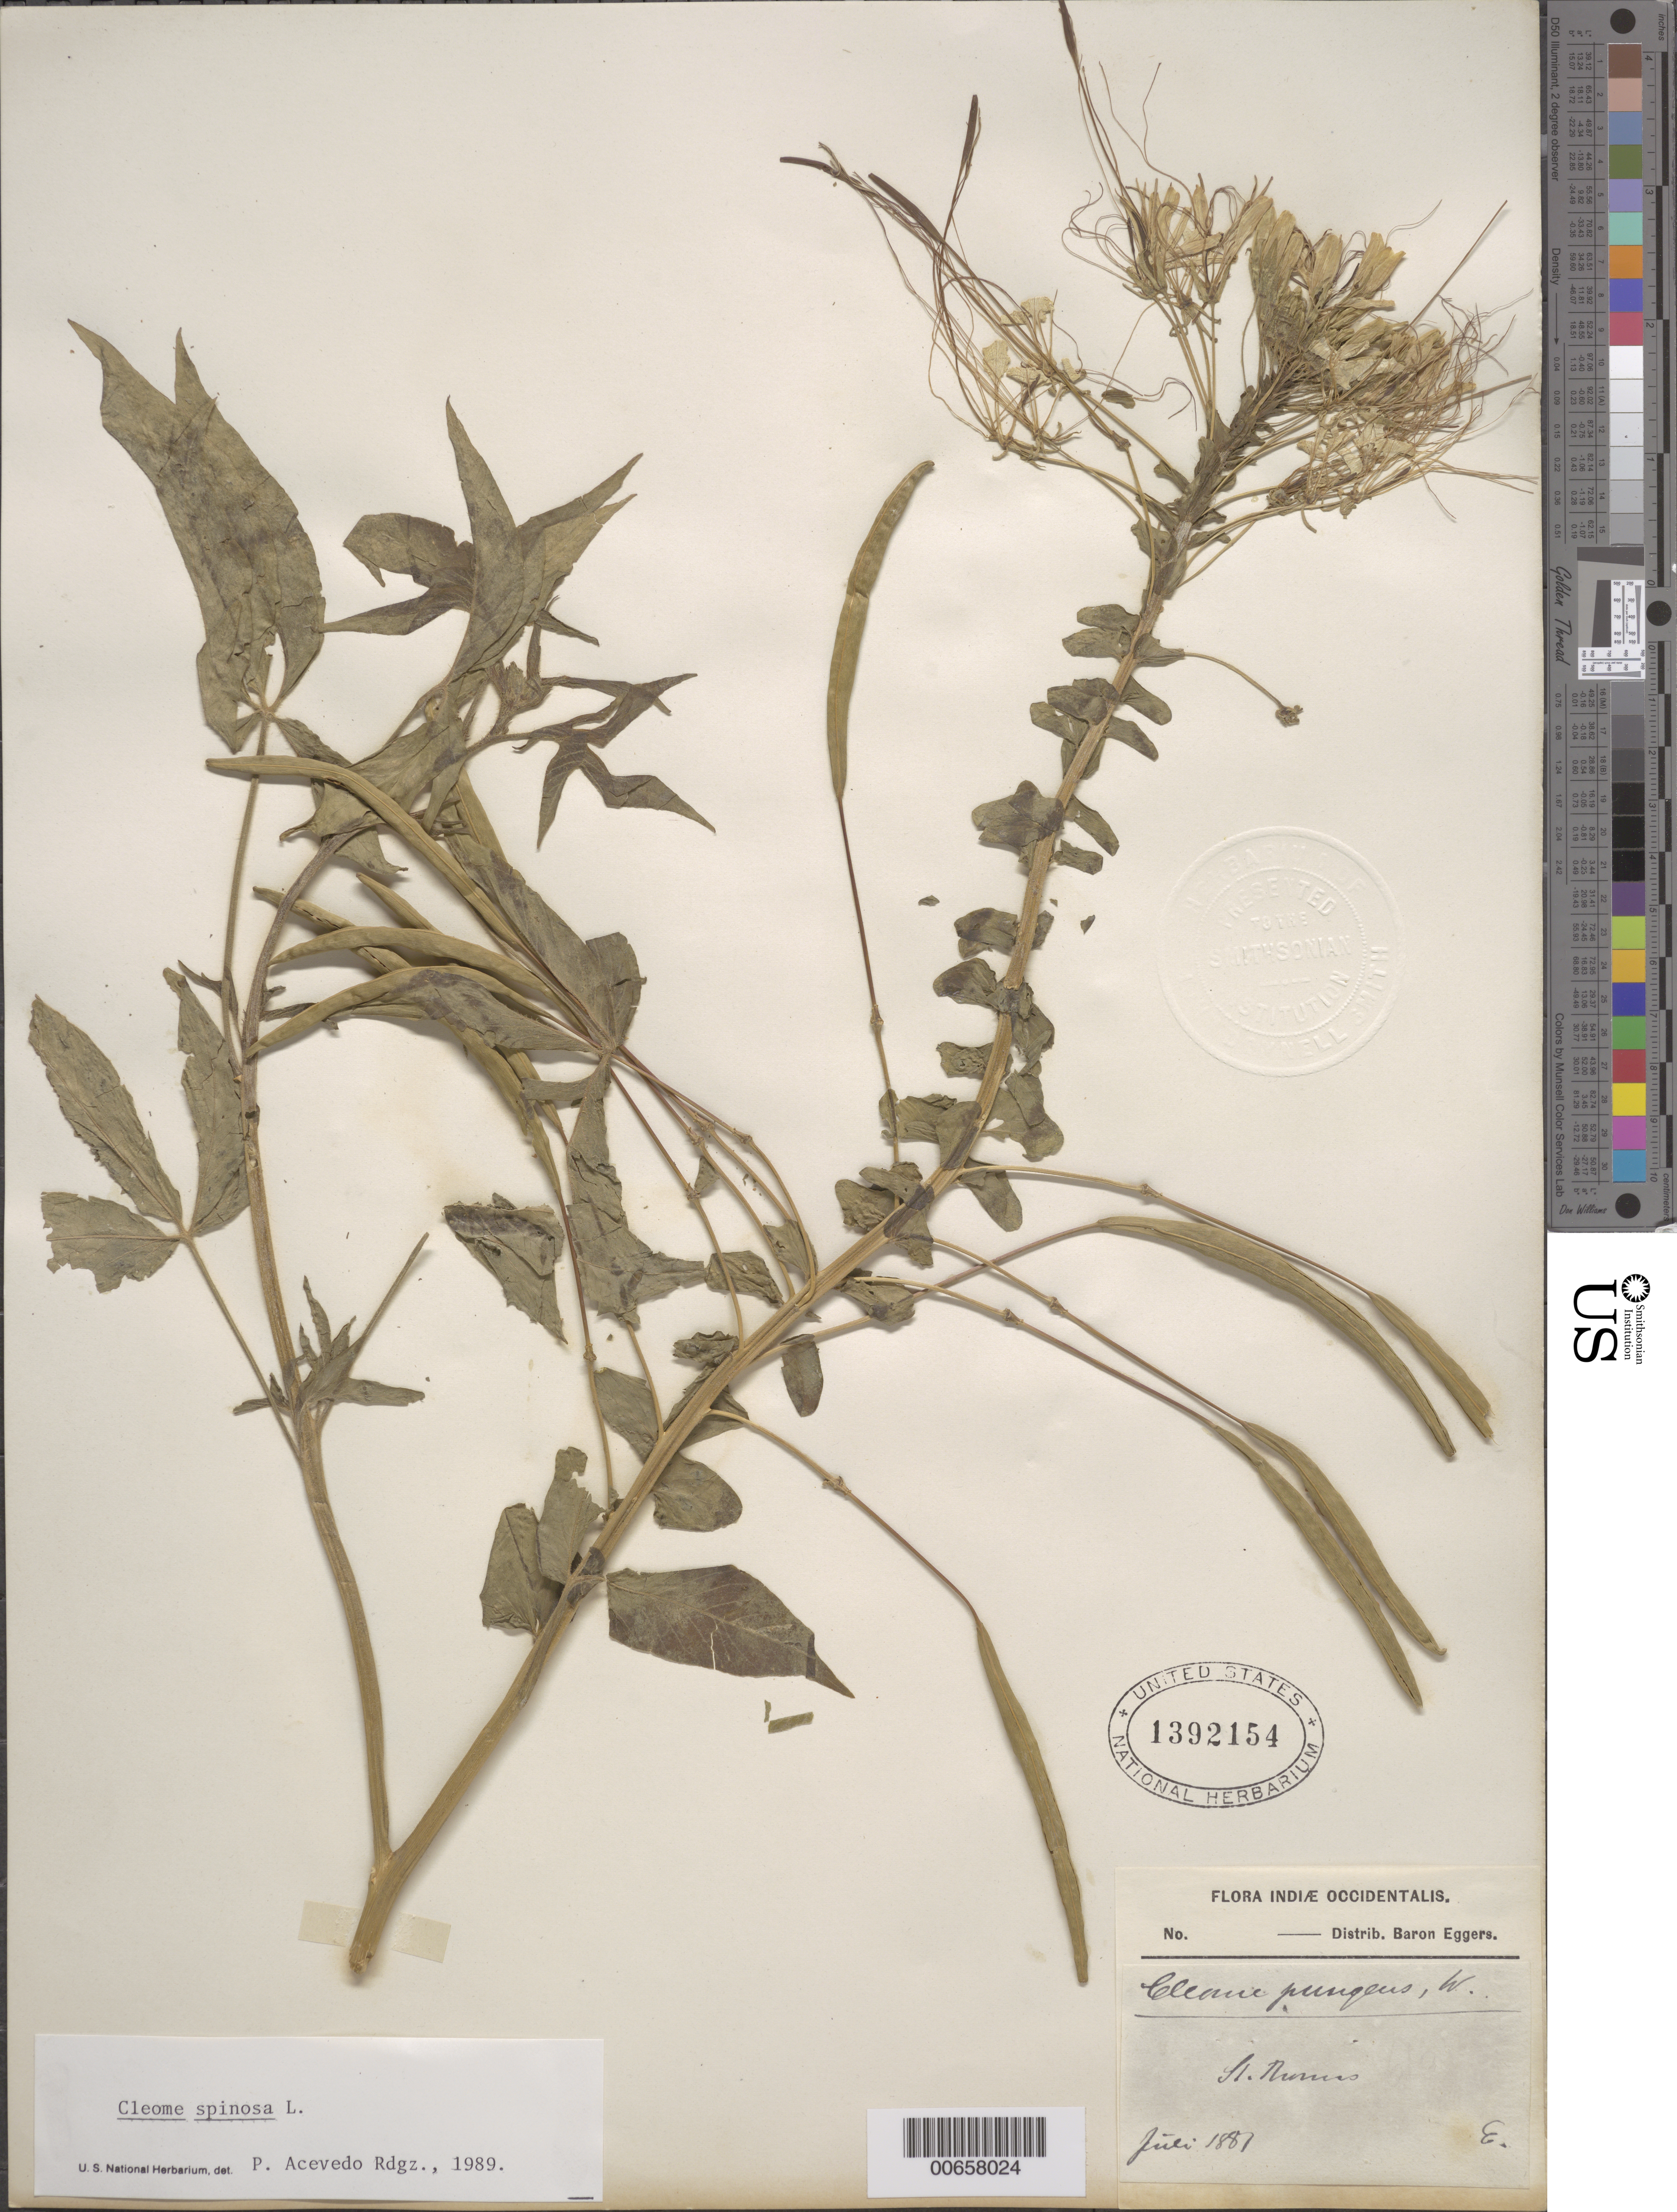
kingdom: Plantae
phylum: Tracheophyta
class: Magnoliopsida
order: Brassicales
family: Cleomaceae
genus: Tarenaya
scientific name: Tarenaya spinosa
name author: (Jacq.) Raf.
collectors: H. F. A. von Eggers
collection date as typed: Jul 1881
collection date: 1881-07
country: U.S. Virgin Islands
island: St. Thomas Island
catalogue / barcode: US 1392154